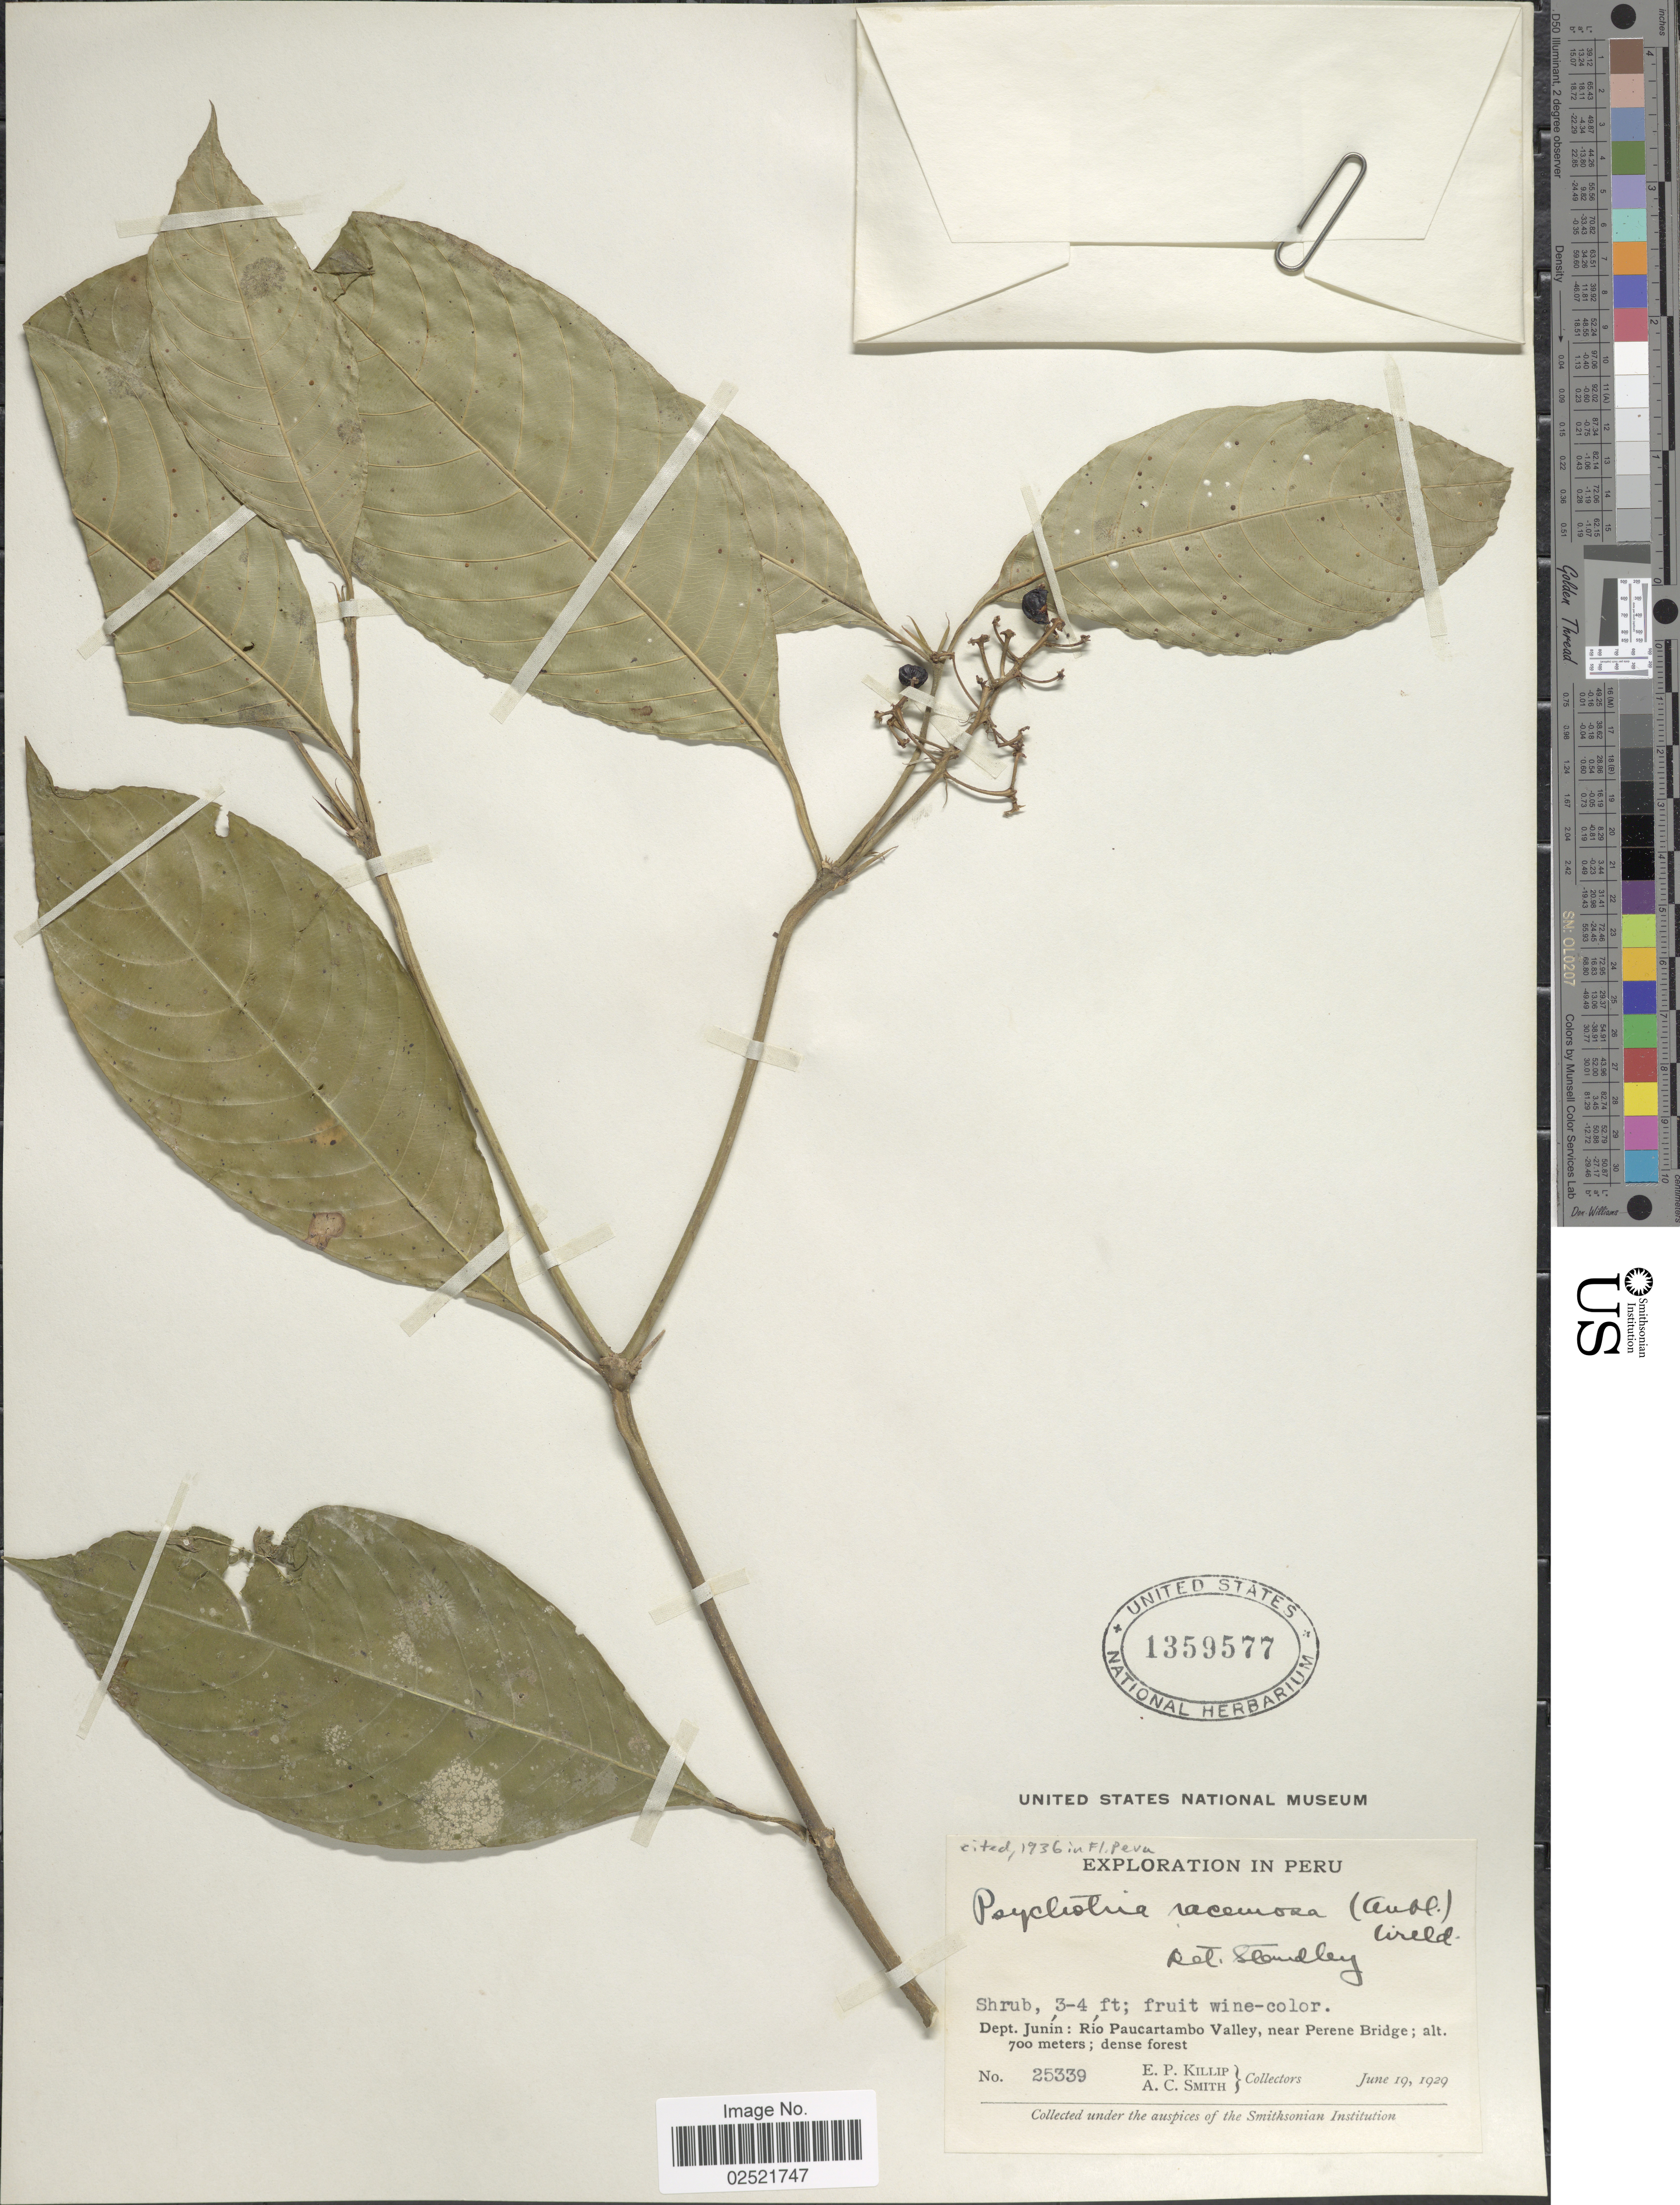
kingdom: Plantae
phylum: Tracheophyta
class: Magnoliopsida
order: Gentianales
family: Rubiaceae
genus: Psychotria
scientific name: Psychotria racemosa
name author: (Aubl.) Raeuschel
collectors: E. P. Killip & A. C. Smith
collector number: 25339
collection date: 1929-06-19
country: Peru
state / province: Junín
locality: Rio Paucartambo Valley, near Perene Bridge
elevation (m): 700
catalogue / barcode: US 1359577